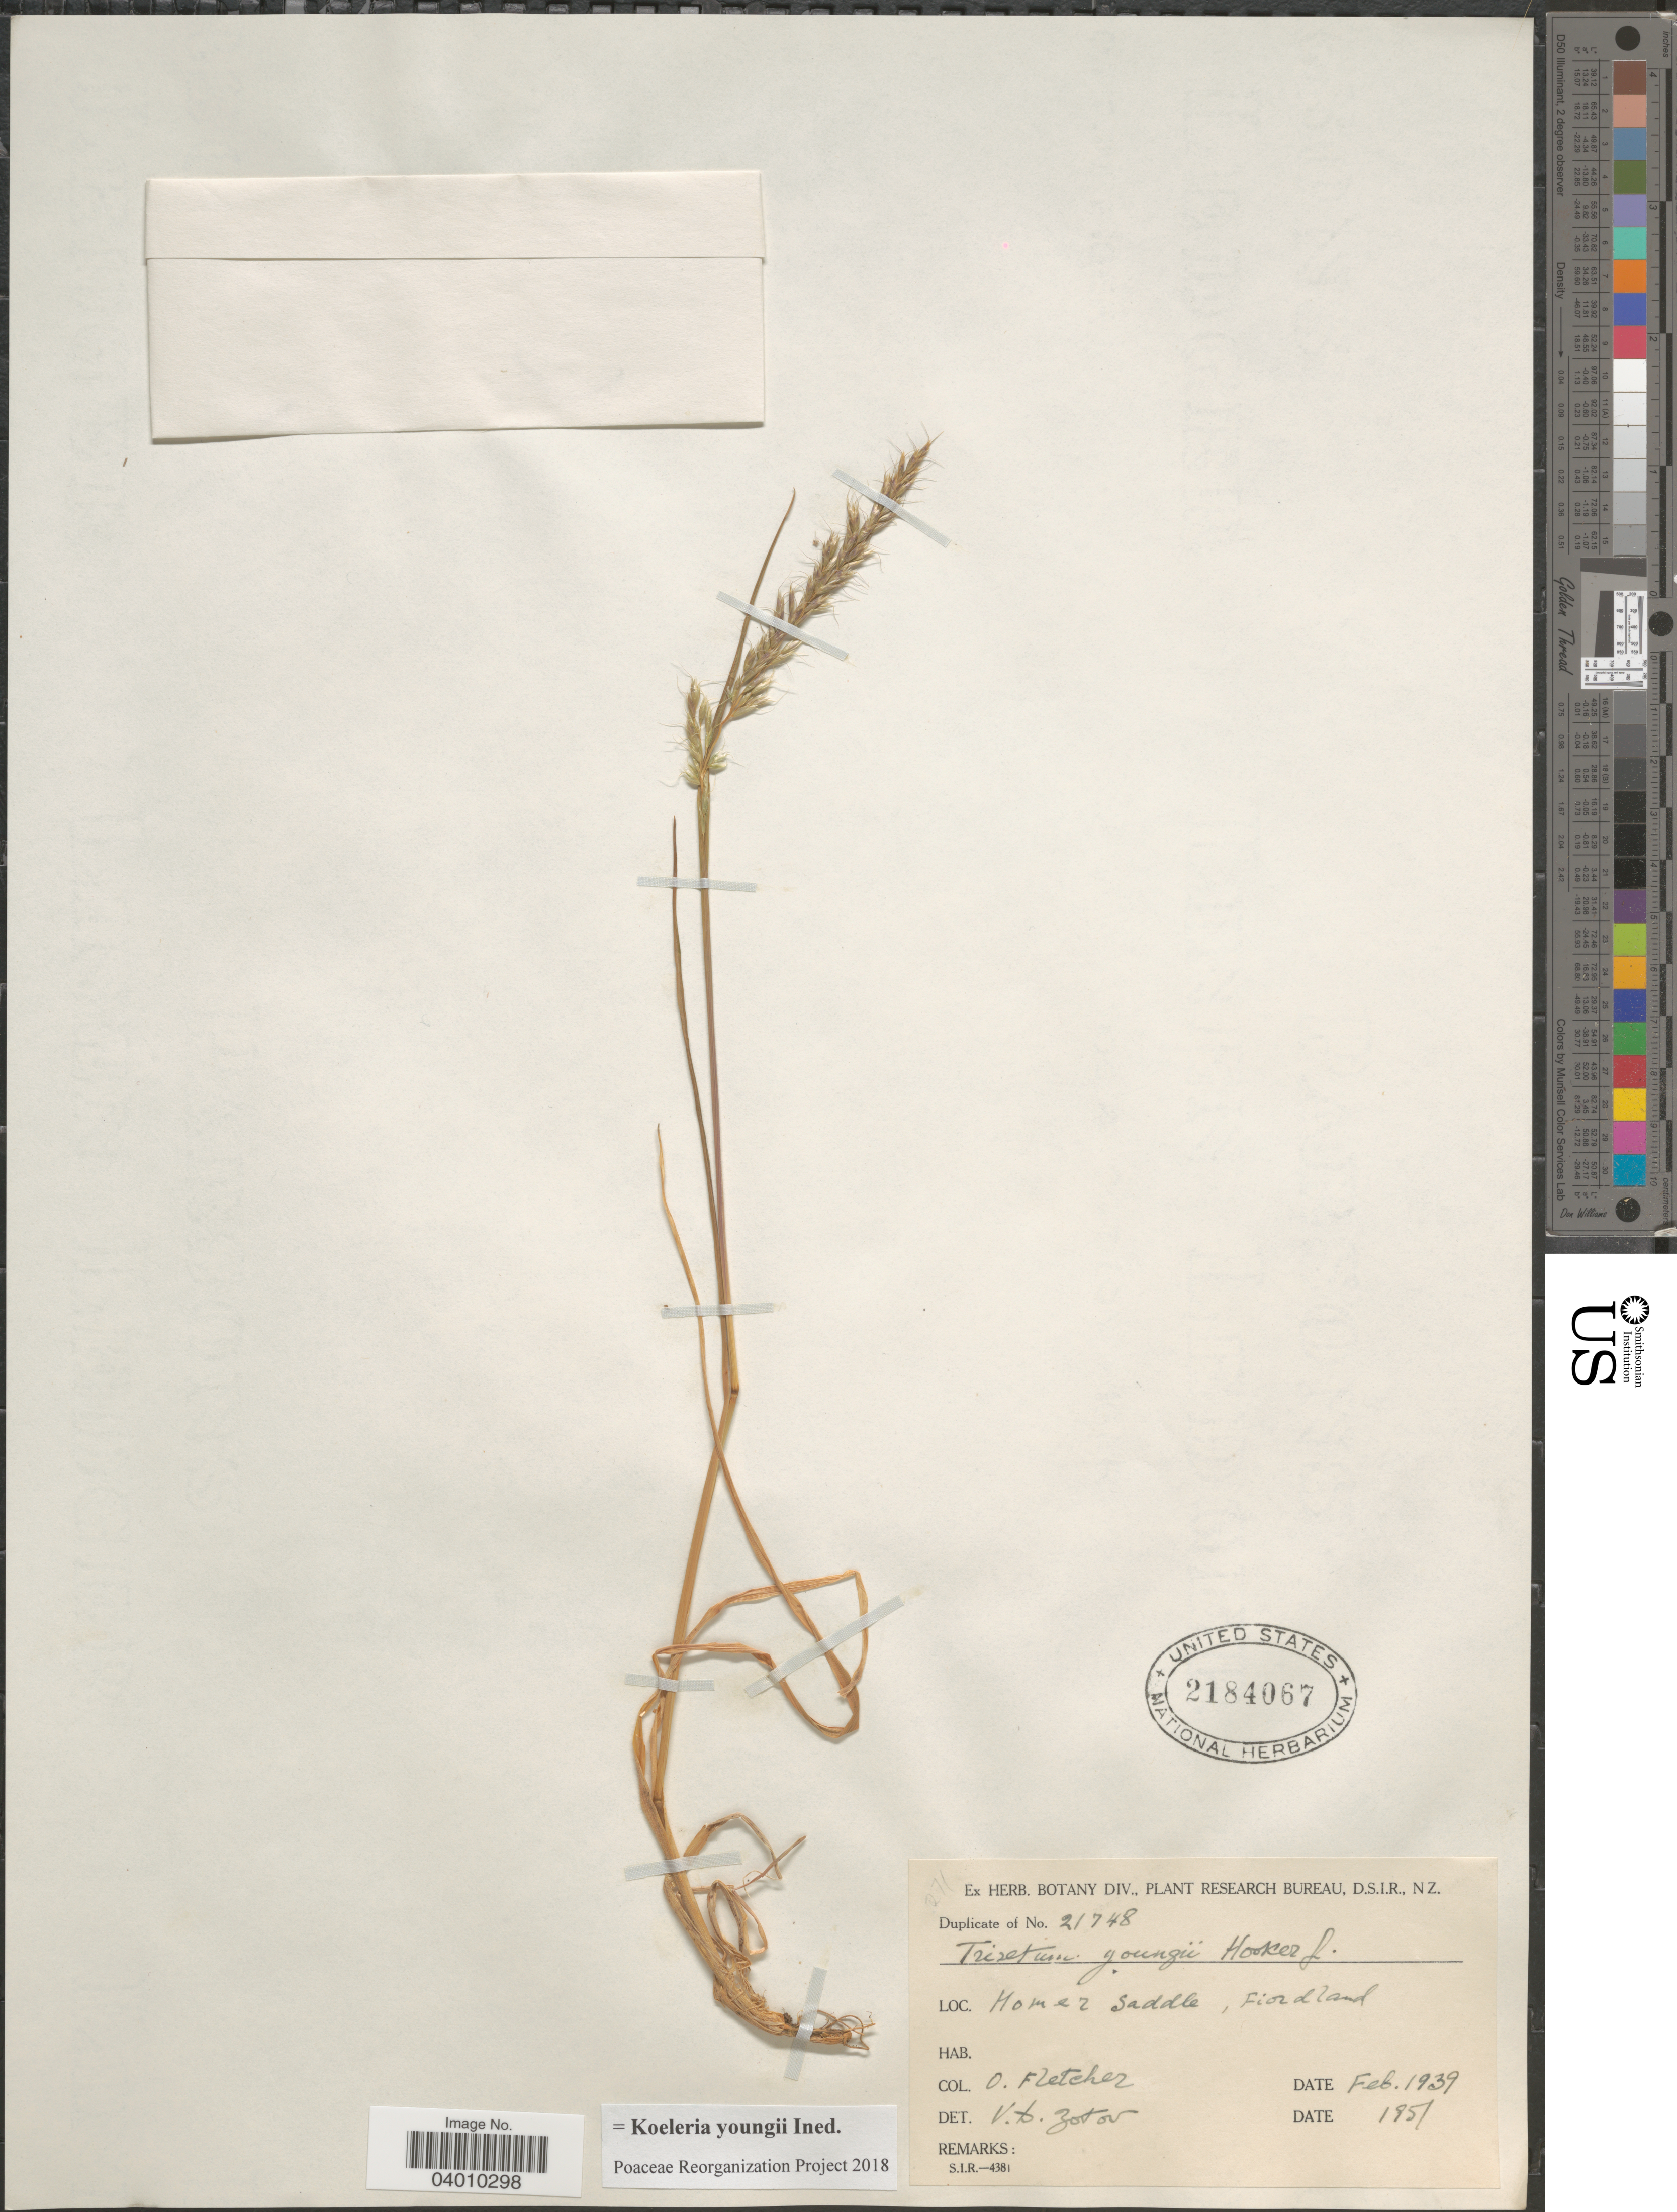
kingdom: Plantae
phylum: Tracheophyta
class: Liliopsida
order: Poales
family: Poaceae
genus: Koeleria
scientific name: Koeleria youngii ined.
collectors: O. Fletcher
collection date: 1939-02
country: New Zealand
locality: Homer Saddle, Fiordland.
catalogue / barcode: US 2184067